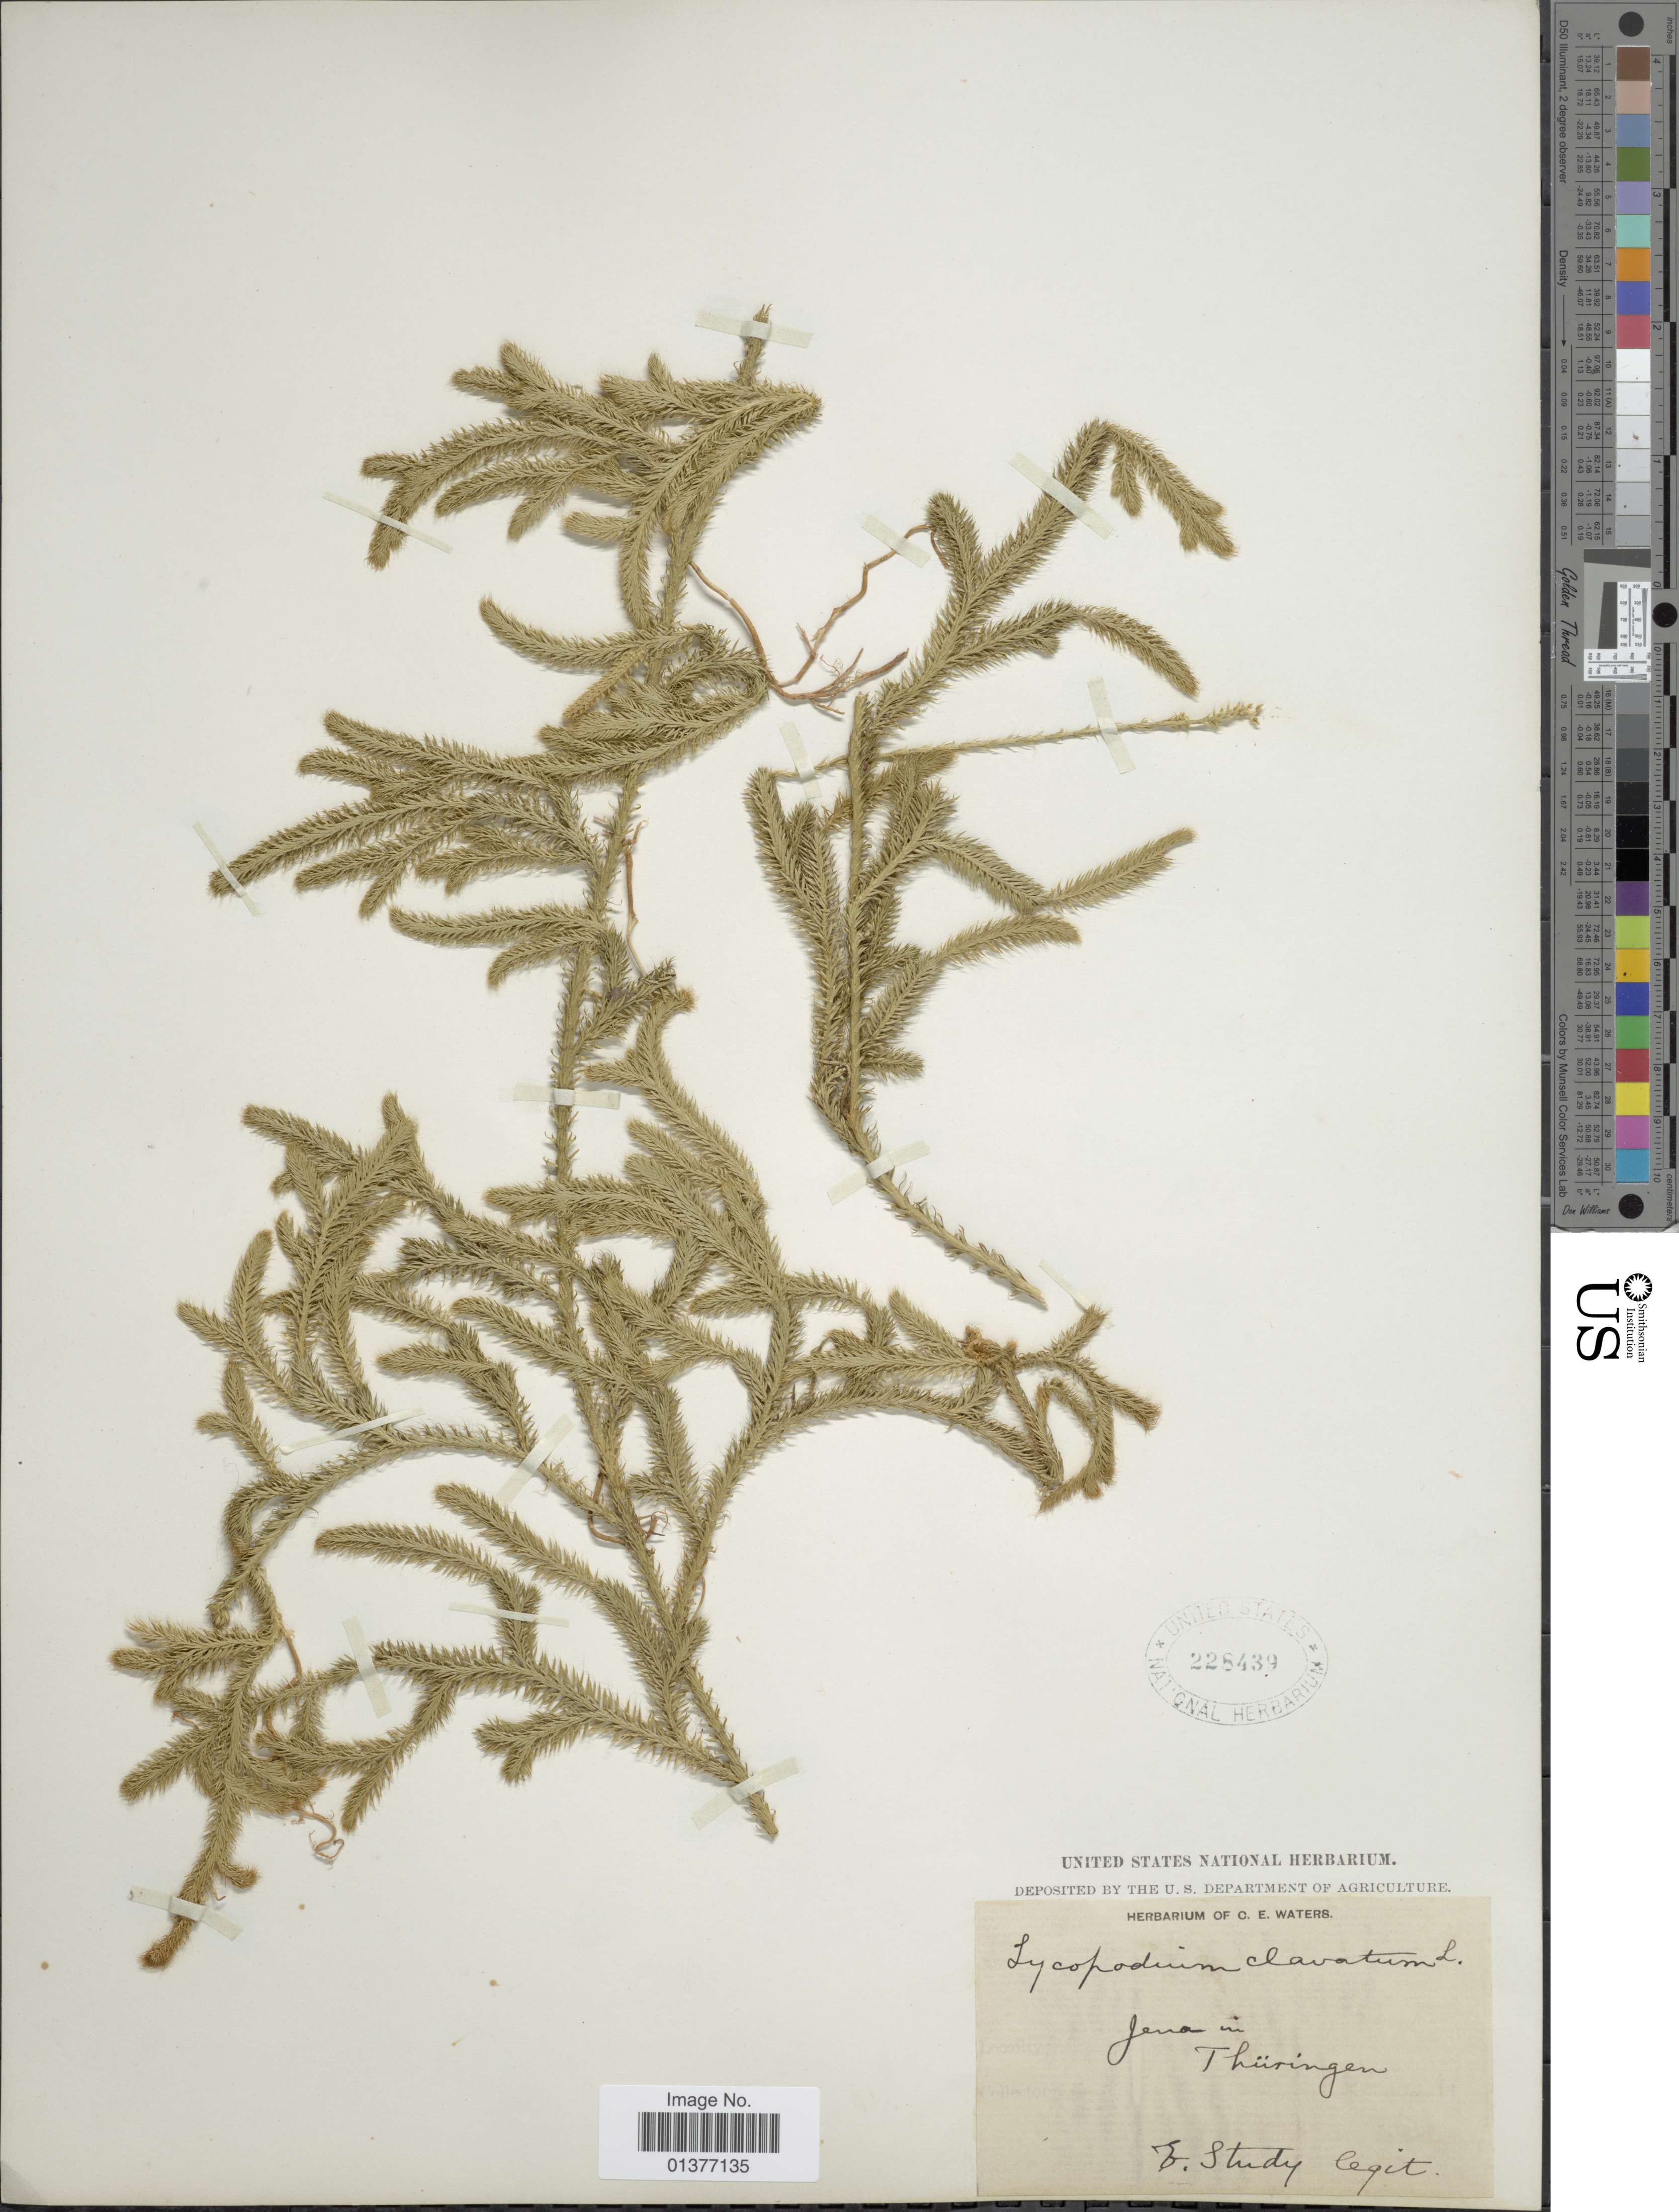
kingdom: Plantae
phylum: Tracheophyta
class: Lycopodiopsida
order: Lycopodiales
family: Lycopodiaceae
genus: Lycopodium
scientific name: Lycopodium clavatum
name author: L.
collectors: E. Study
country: Germany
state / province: Thuringia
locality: Jena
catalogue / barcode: US 228439